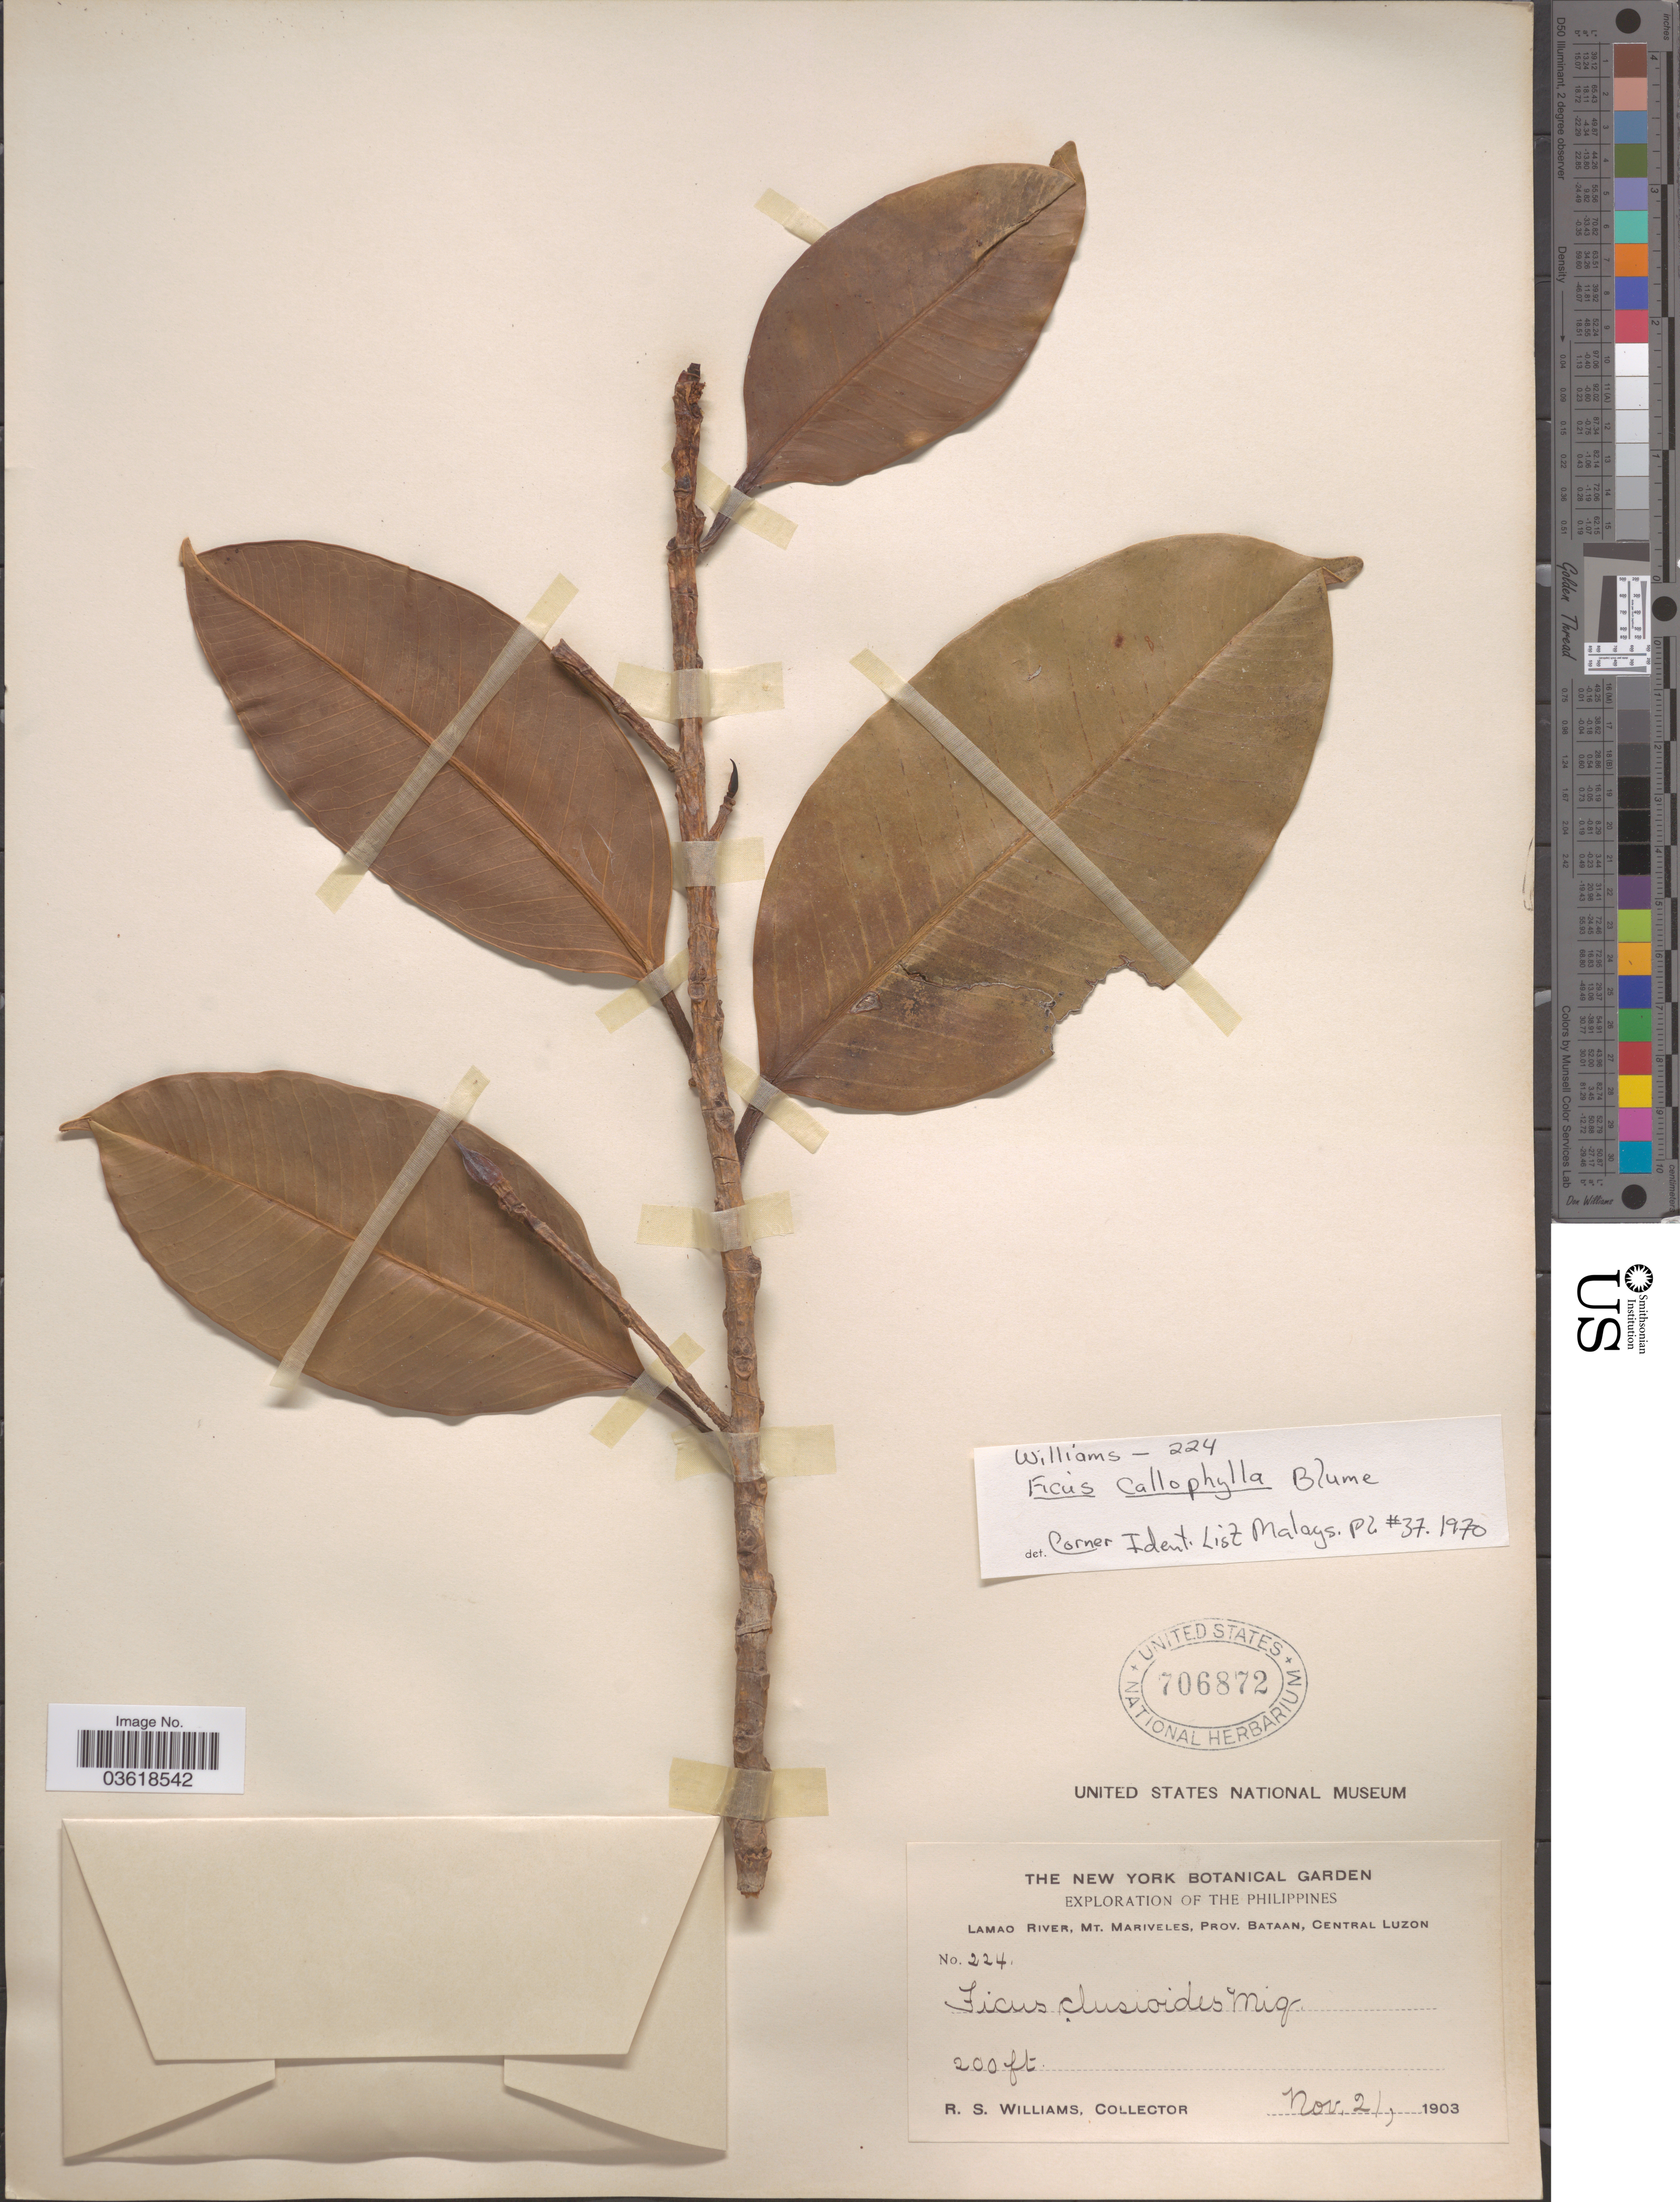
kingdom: Plantae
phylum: Tracheophyta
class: Magnoliopsida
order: Rosales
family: Moraceae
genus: Ficus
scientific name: Ficus callophylla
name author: Blume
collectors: R. S. Williams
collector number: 224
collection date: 1903-11-21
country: Philippines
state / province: Central Luzon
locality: Lamao River, Mt. Mariveles, Prov. Bataan.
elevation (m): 61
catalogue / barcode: US 706872